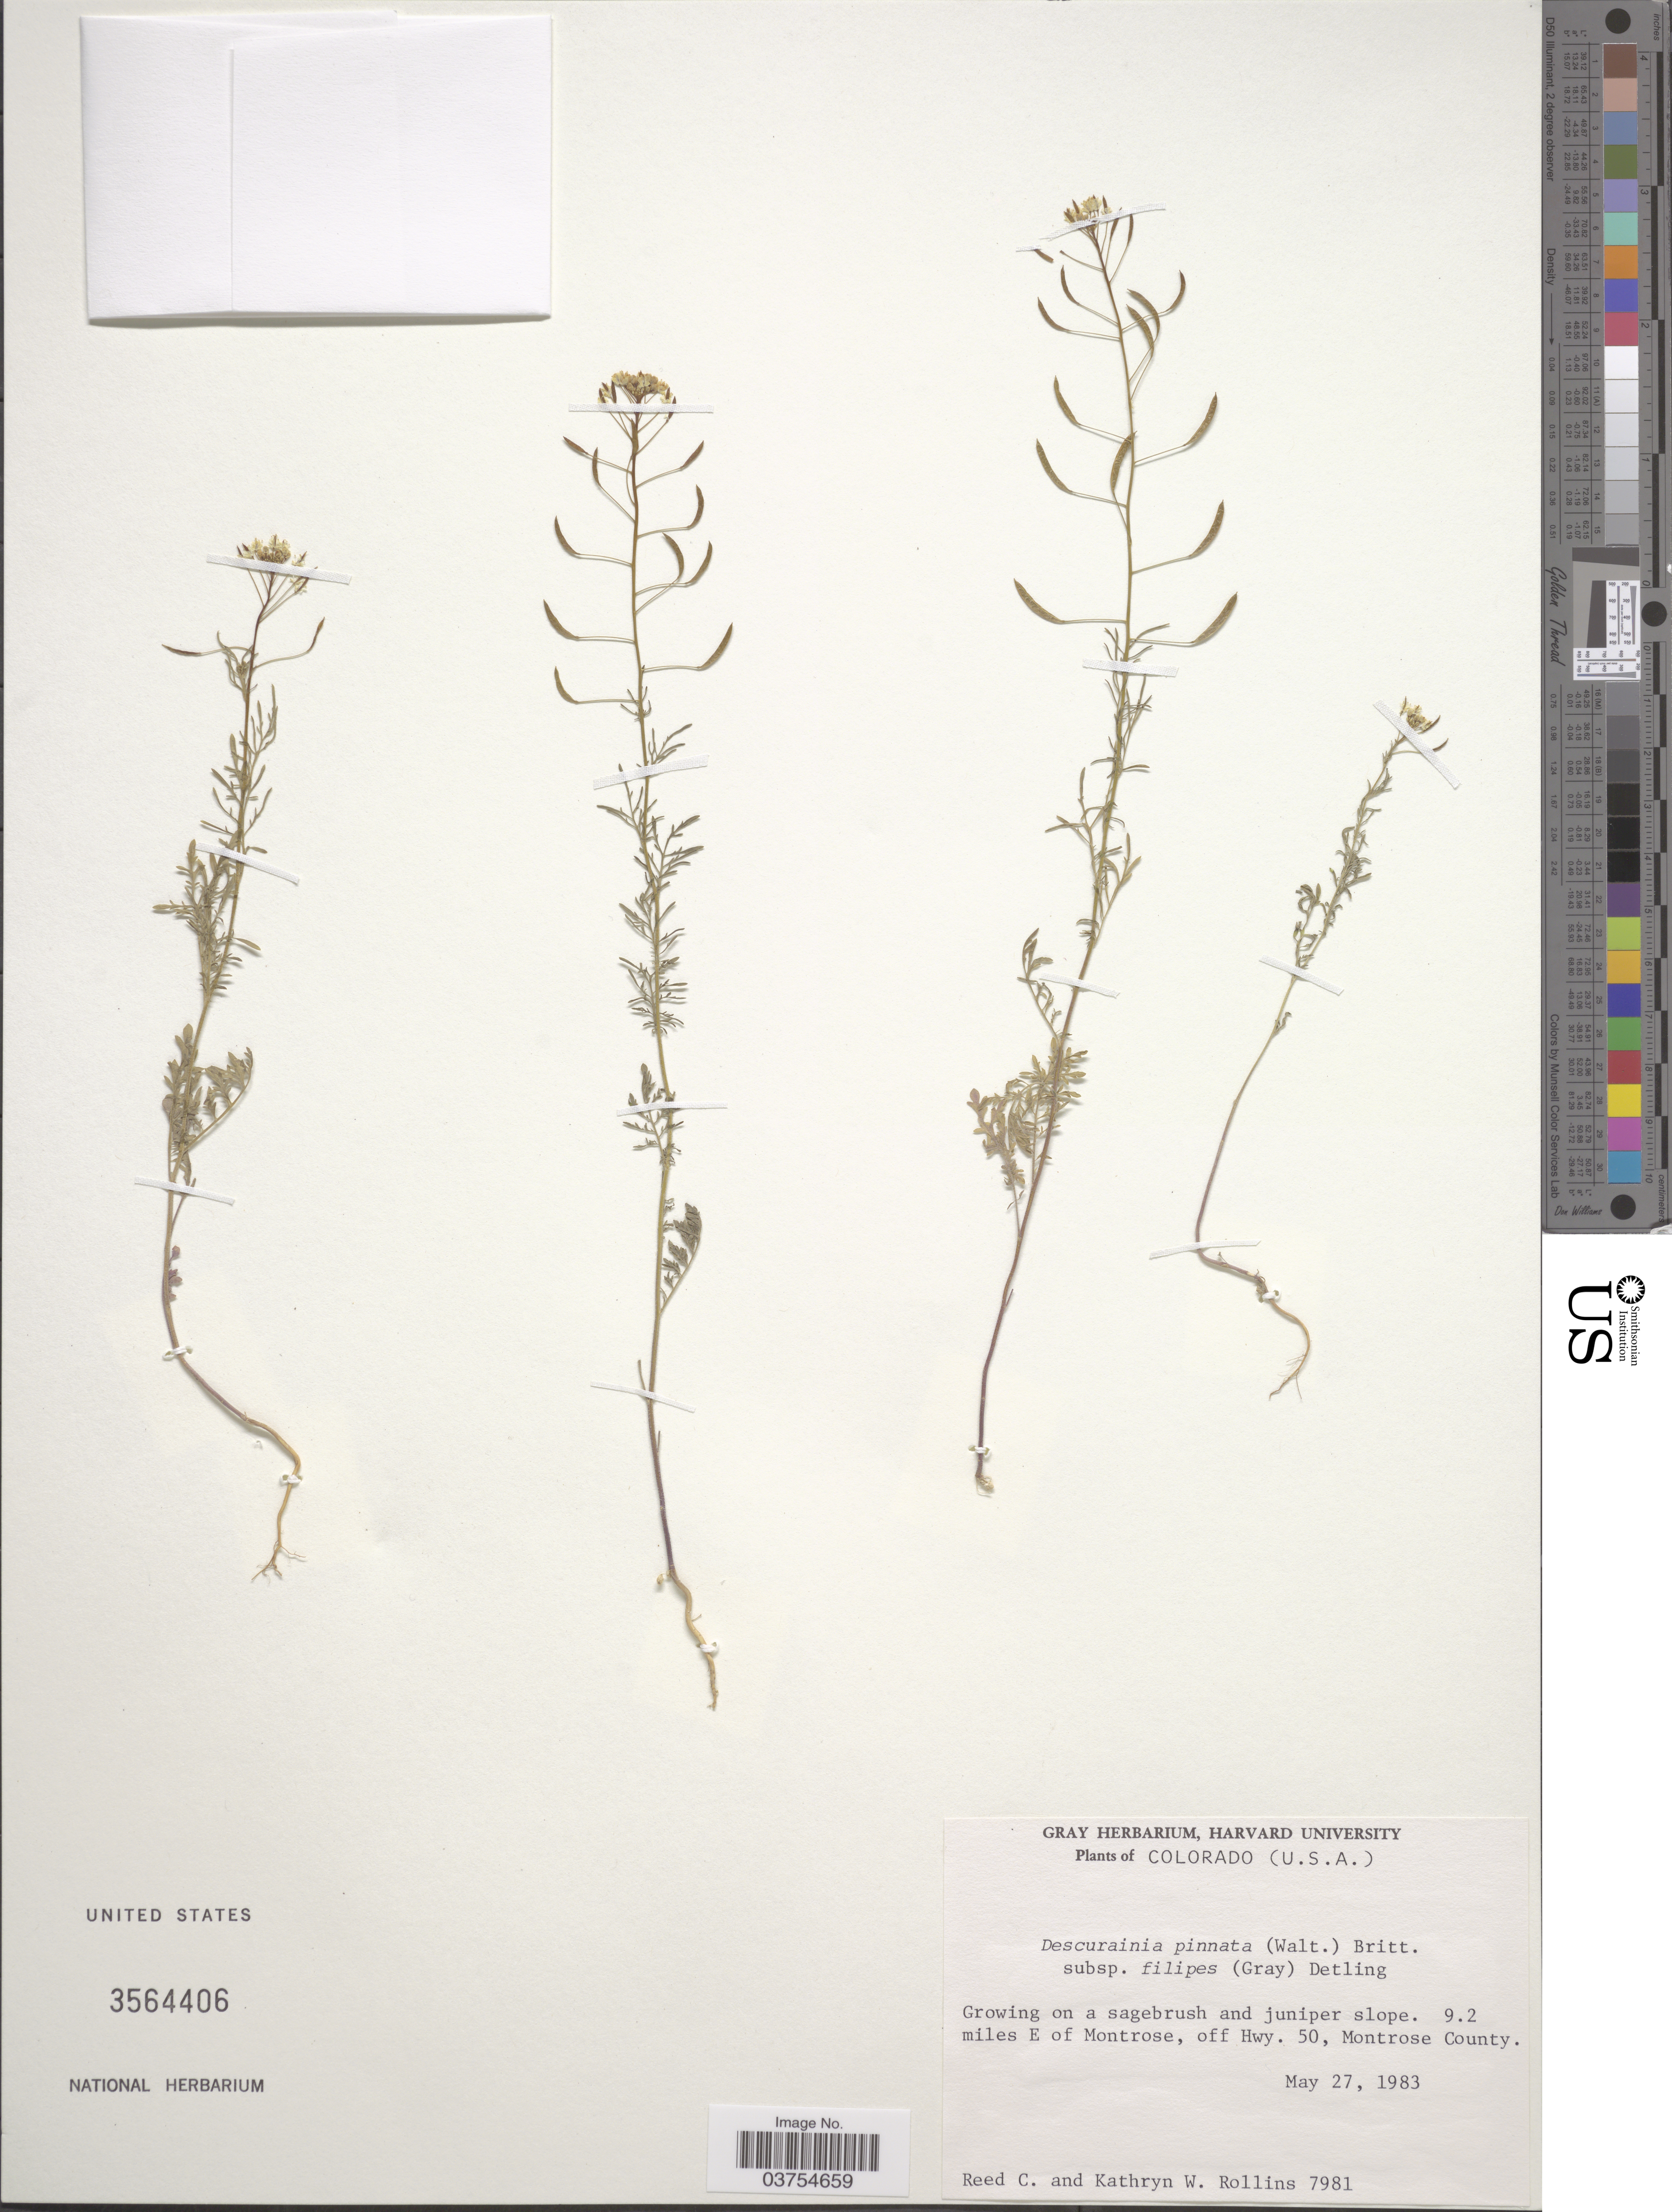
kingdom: Plantae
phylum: Tracheophyta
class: Magnoliopsida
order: Brassicales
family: Brassicaceae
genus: Descurainia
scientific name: Descurainia pinnata subsp. filipes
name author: (A. Gray) Detling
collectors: R. C. Rollins & K. W. Rollins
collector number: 7981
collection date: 1983-05-27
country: United States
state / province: Colorado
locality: Growing on a sagebrush and juniper slope. 9.2 miles E of Montrose, off Hwy. 50, Montrose County.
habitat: growing on a sagebrush and juniper slope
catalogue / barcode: US 3564406